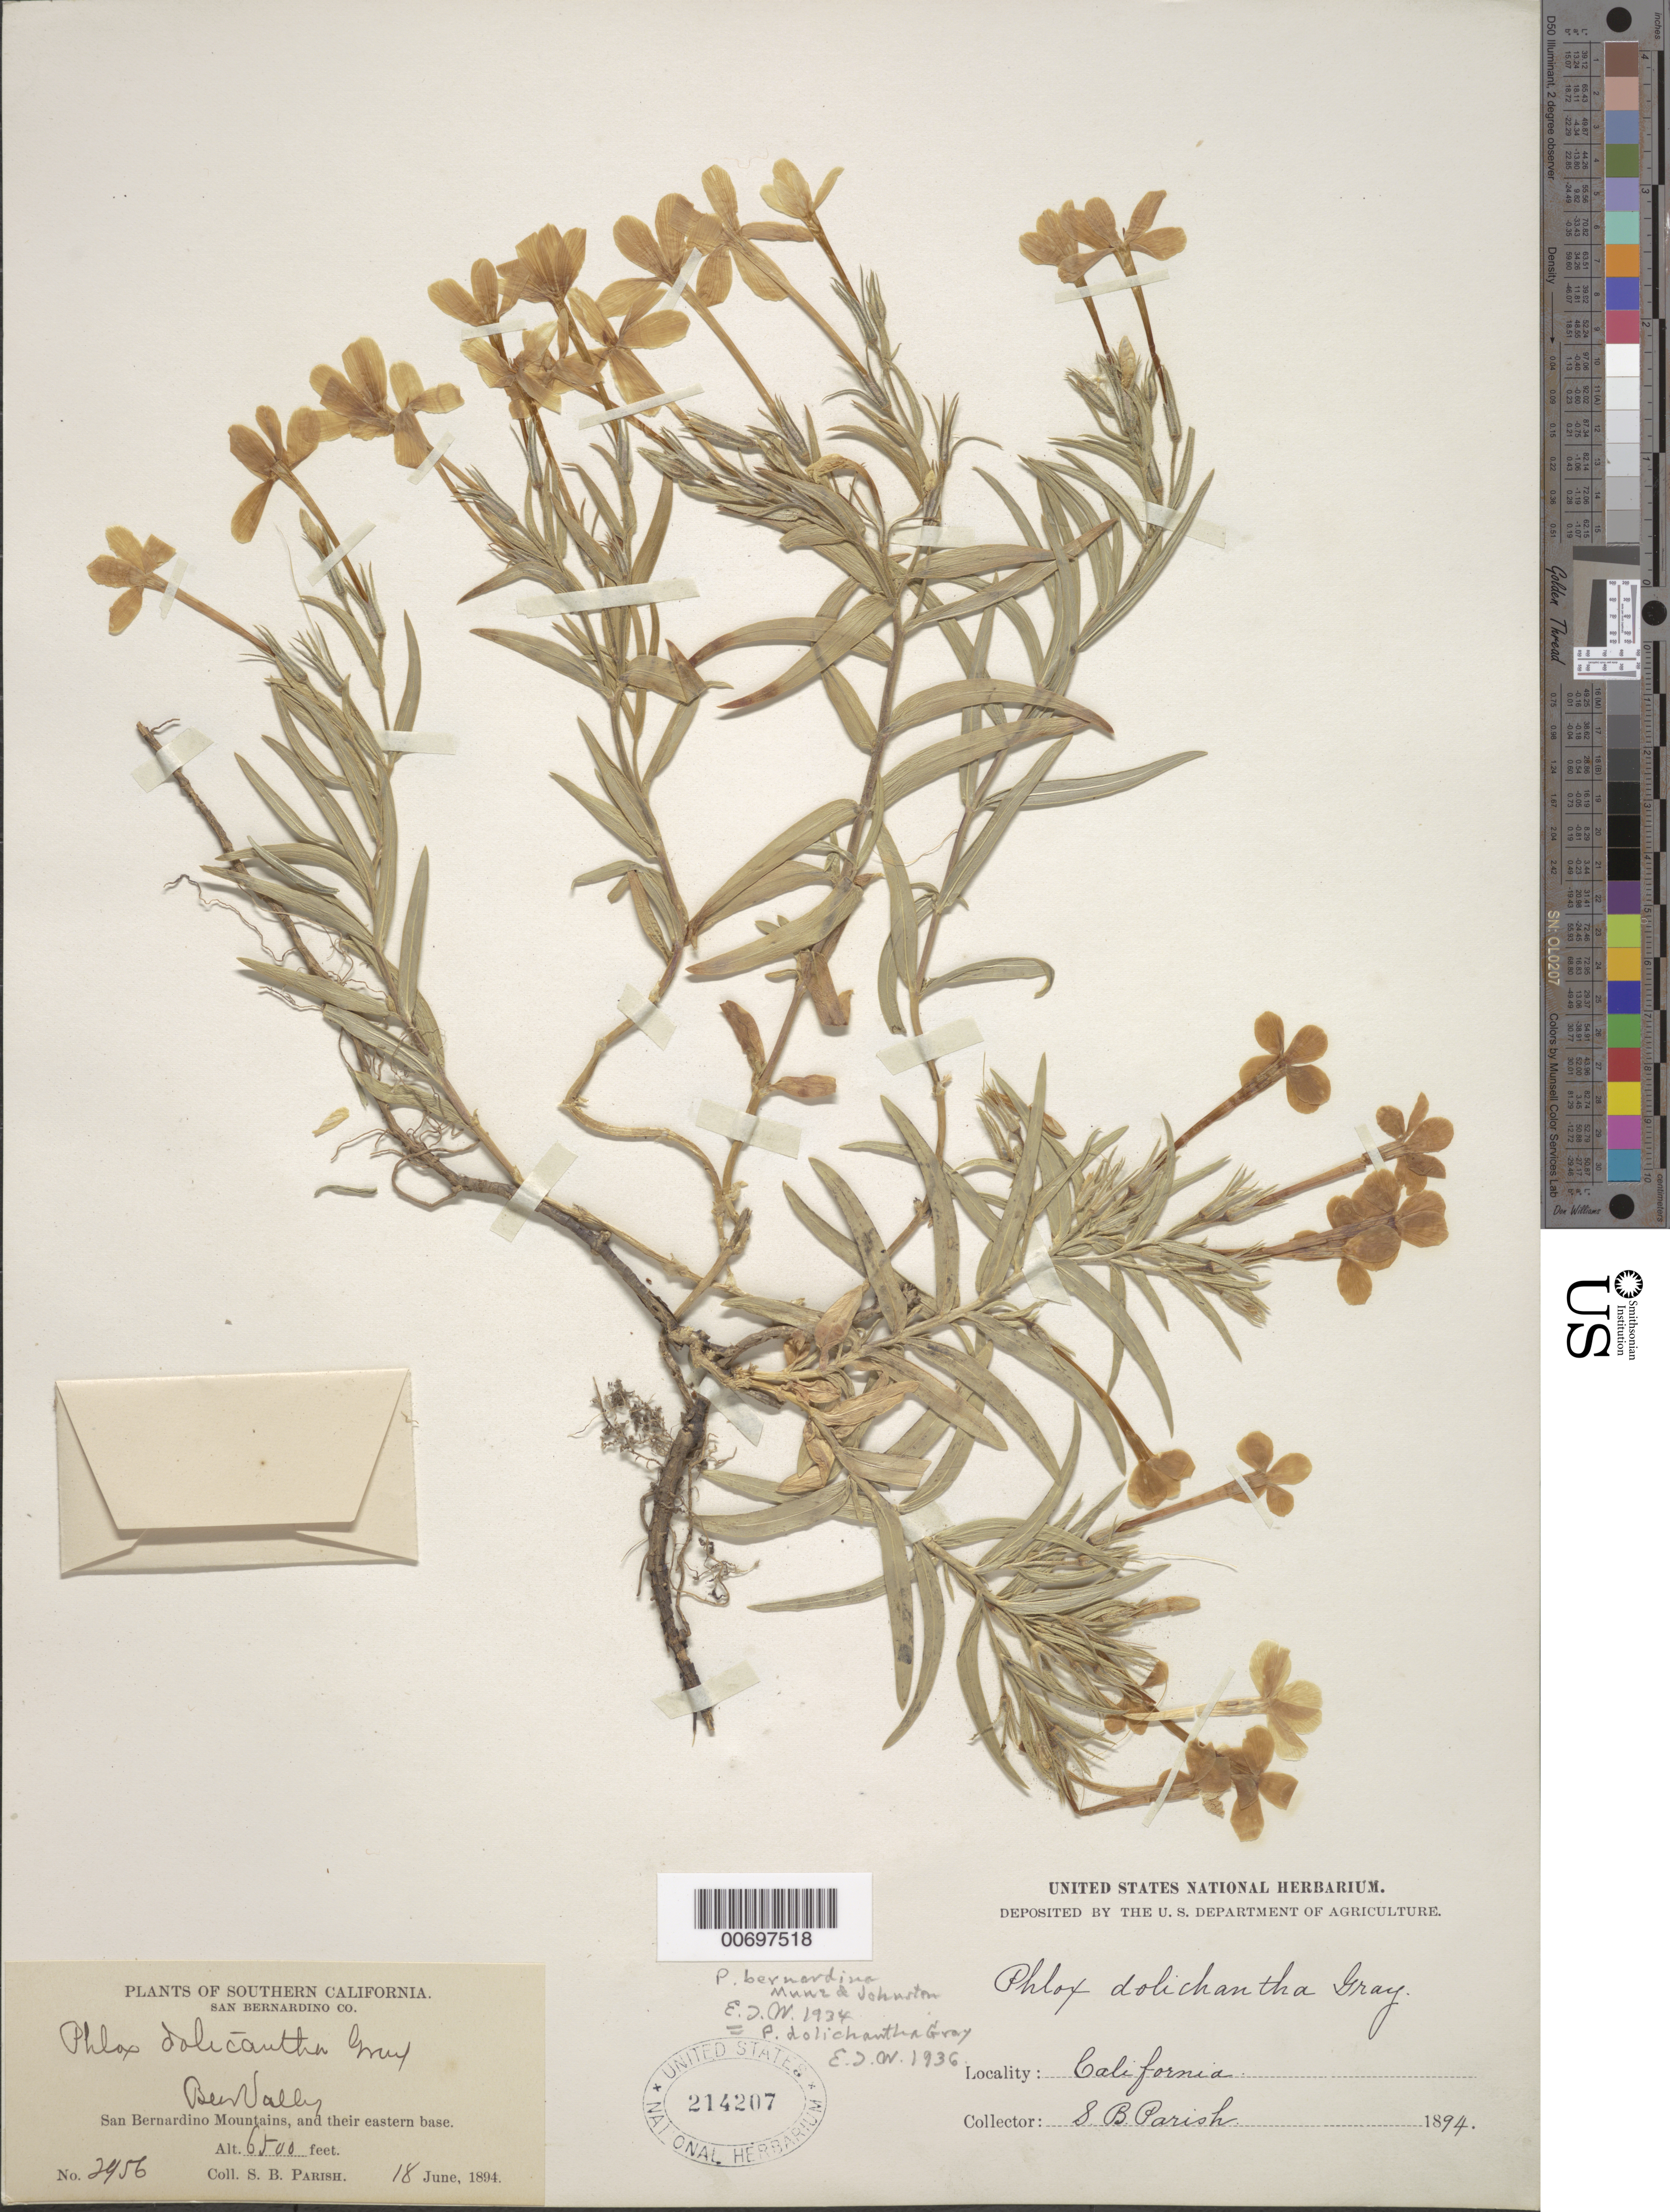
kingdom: Plantae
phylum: Tracheophyta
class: Magnoliopsida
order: Ericales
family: Polemoniaceae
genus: Phlox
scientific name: Phlox dolichantha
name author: A. Gray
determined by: Wherry, E.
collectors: S. B. Parish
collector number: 2456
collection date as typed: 18 Jun 1894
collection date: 1894-06-18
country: United States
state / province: California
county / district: San Bernardino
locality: Bear Valley, San Bernardino Mts., and their eastern base.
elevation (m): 1981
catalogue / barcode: US 214207